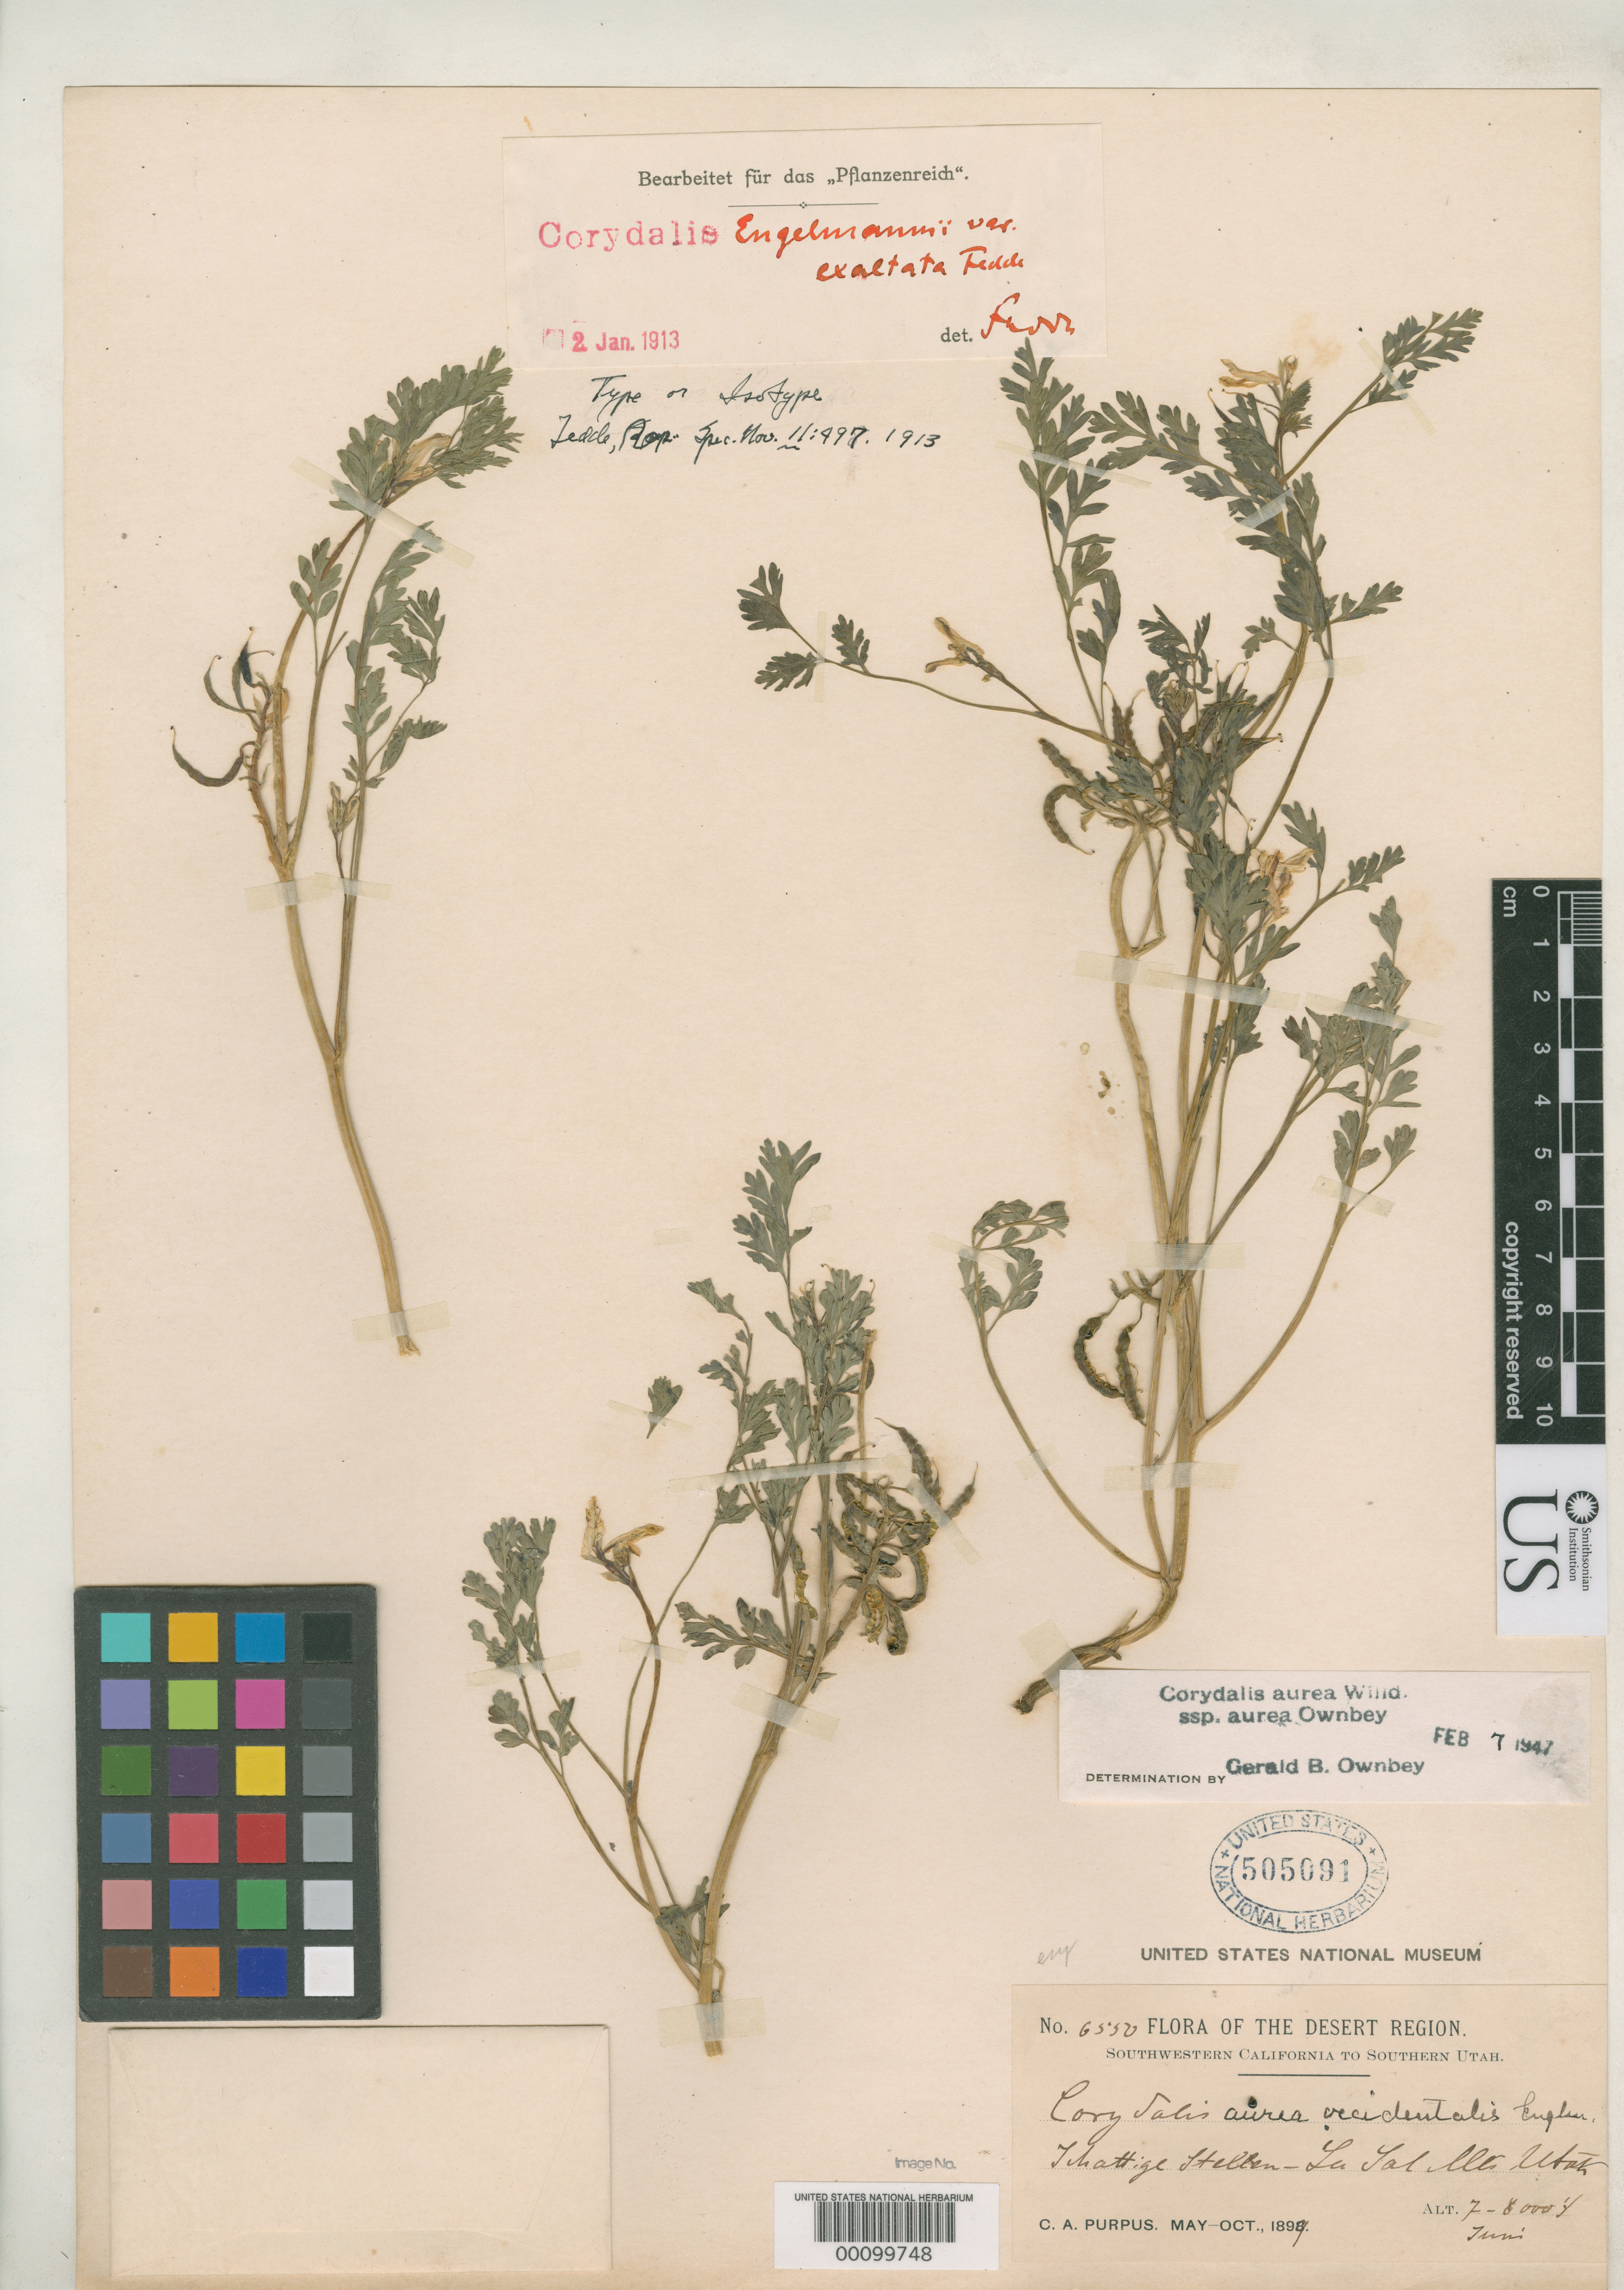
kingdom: Plantae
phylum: Tracheophyta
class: Magnoliopsida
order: Ranunculales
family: Papaveraceae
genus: Corydalis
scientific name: Corydalis engelmannii var. exaltata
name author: Fedde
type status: Isotype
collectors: C. A. Purpus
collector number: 6550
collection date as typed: Jun 1899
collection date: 1899-06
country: United States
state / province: Utah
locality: La-sal Mountains.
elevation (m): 2134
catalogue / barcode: US 505091